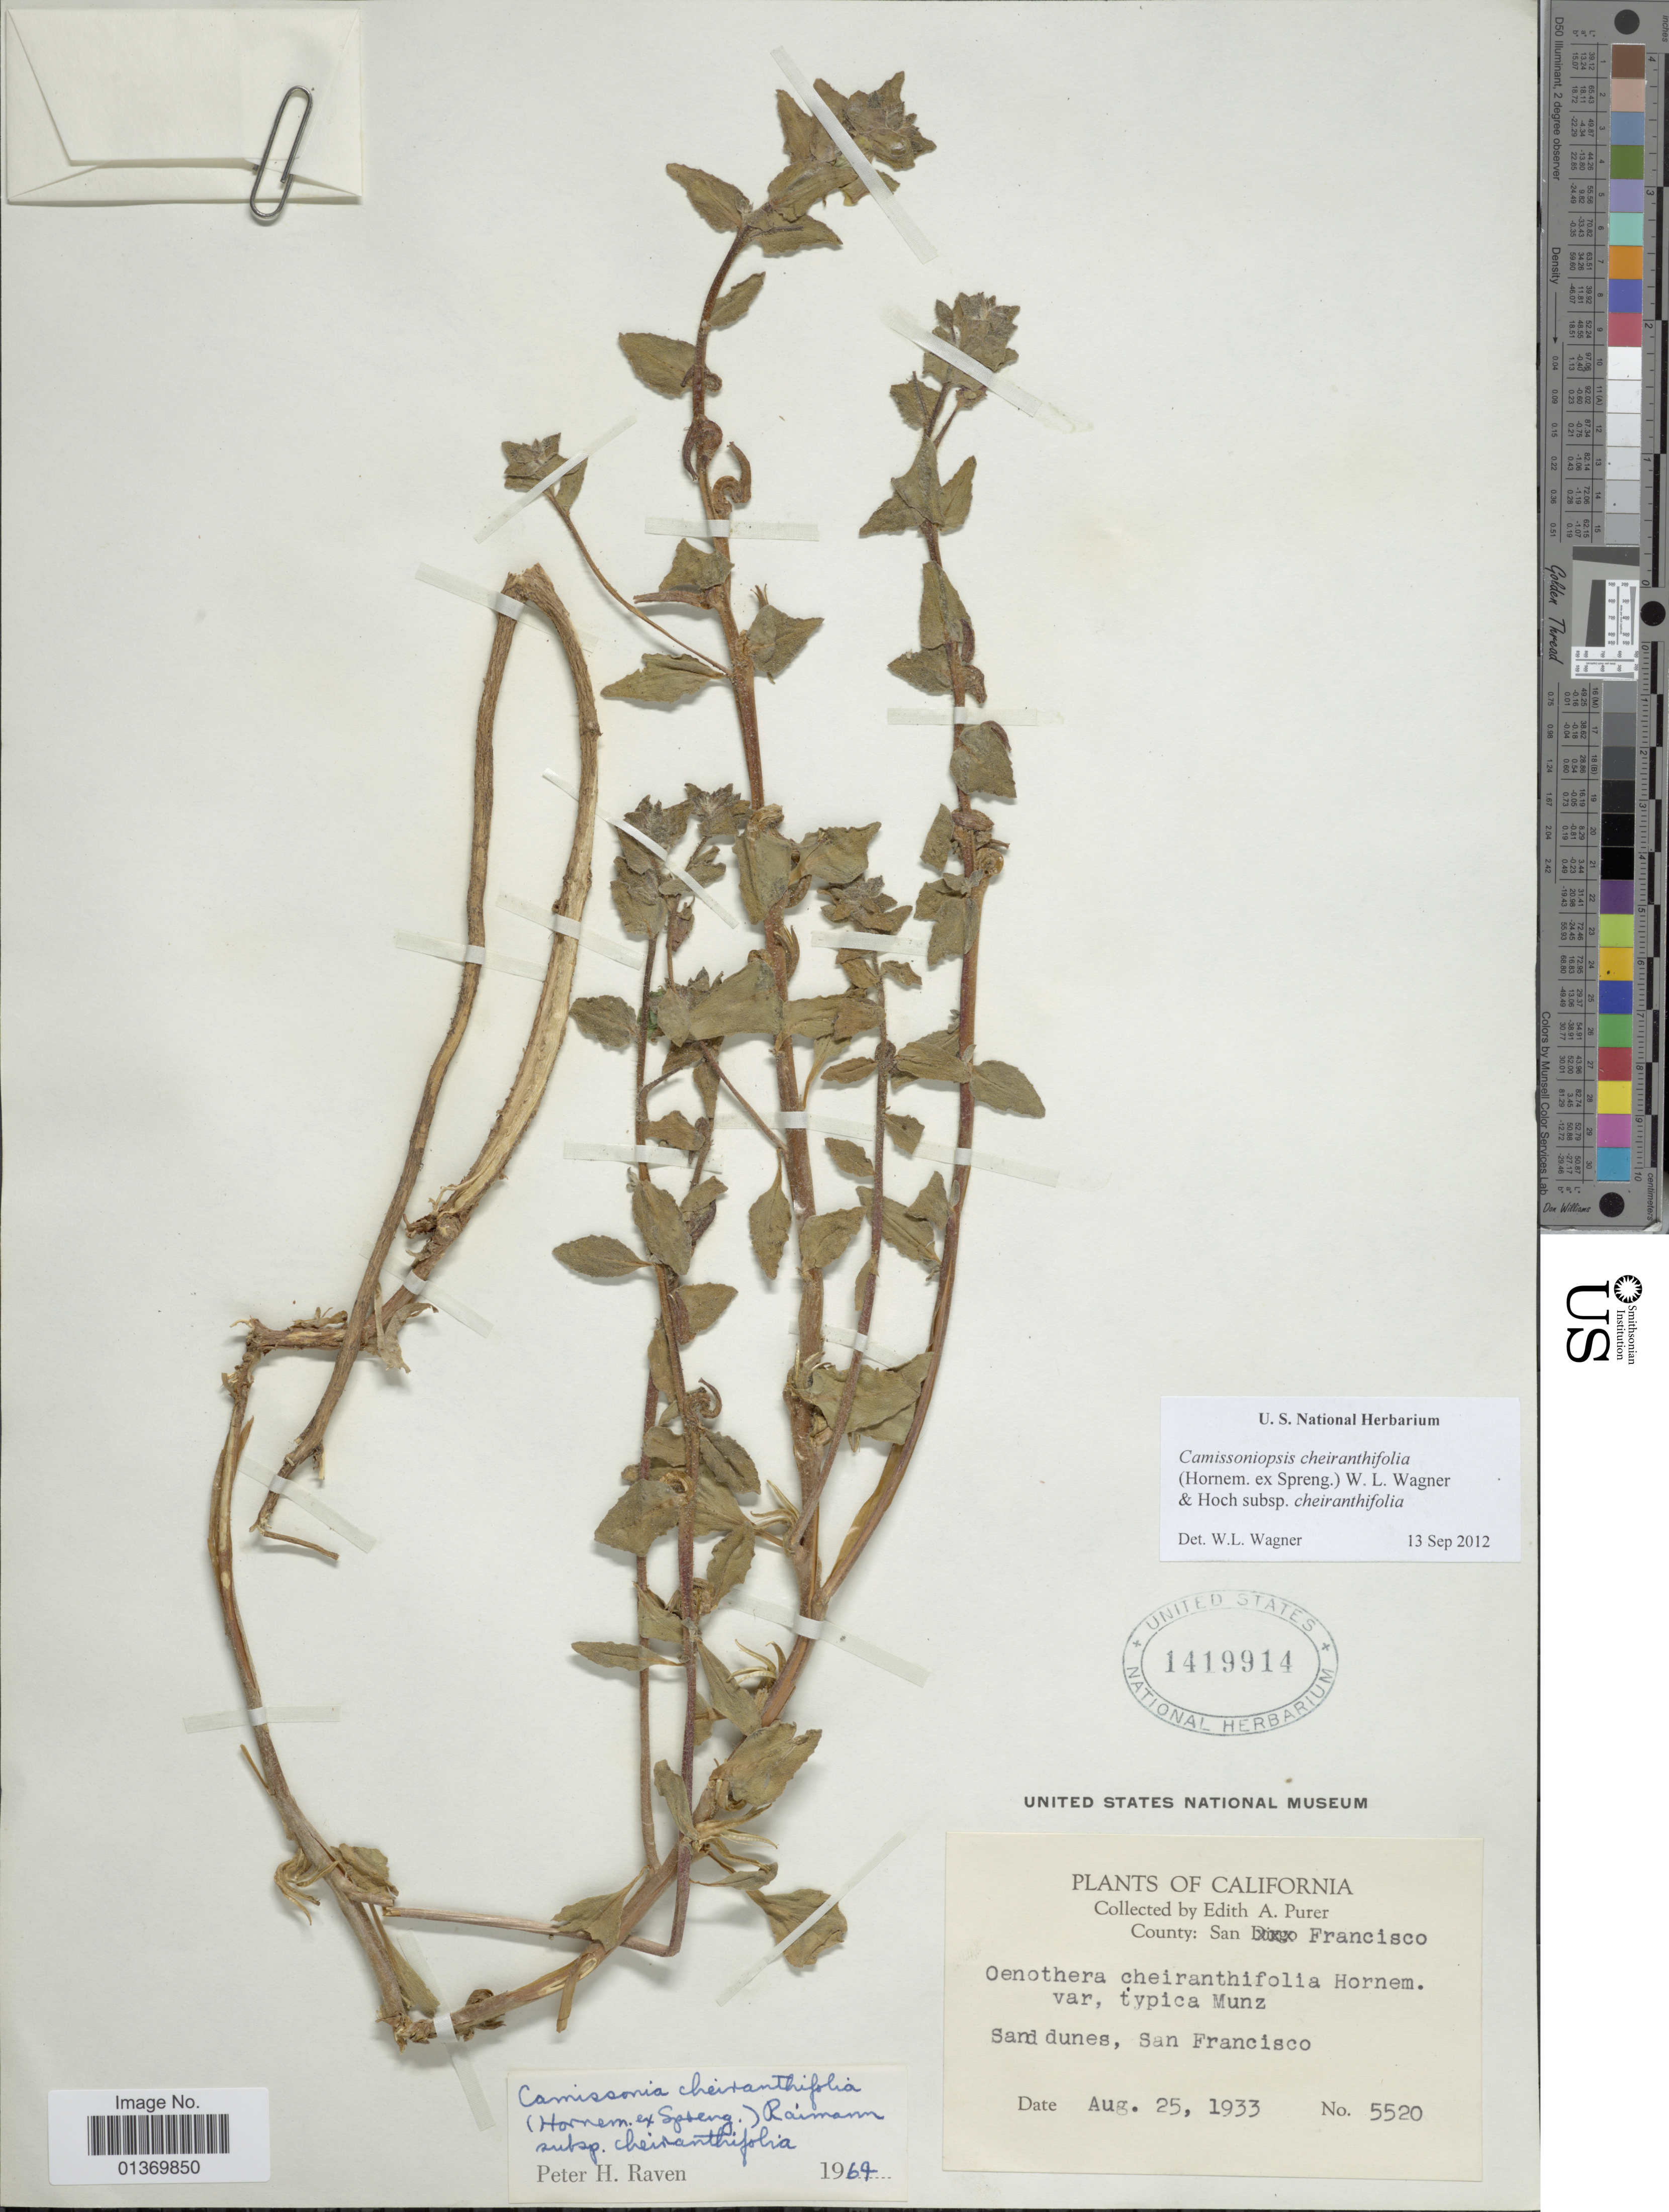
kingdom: Plantae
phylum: Tracheophyta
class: Magnoliopsida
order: Myrtales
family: Onagraceae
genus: Camissoniopsis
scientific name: Camissoniopsis cheiranthifolia subsp. cheiranthifolia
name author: (Hornem. ex Spreng.) W.L. Wagner & Hoch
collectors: E. Purer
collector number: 5520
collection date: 1933-08-25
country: United States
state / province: California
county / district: San Francisco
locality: County: San Francisco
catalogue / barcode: US 1419914